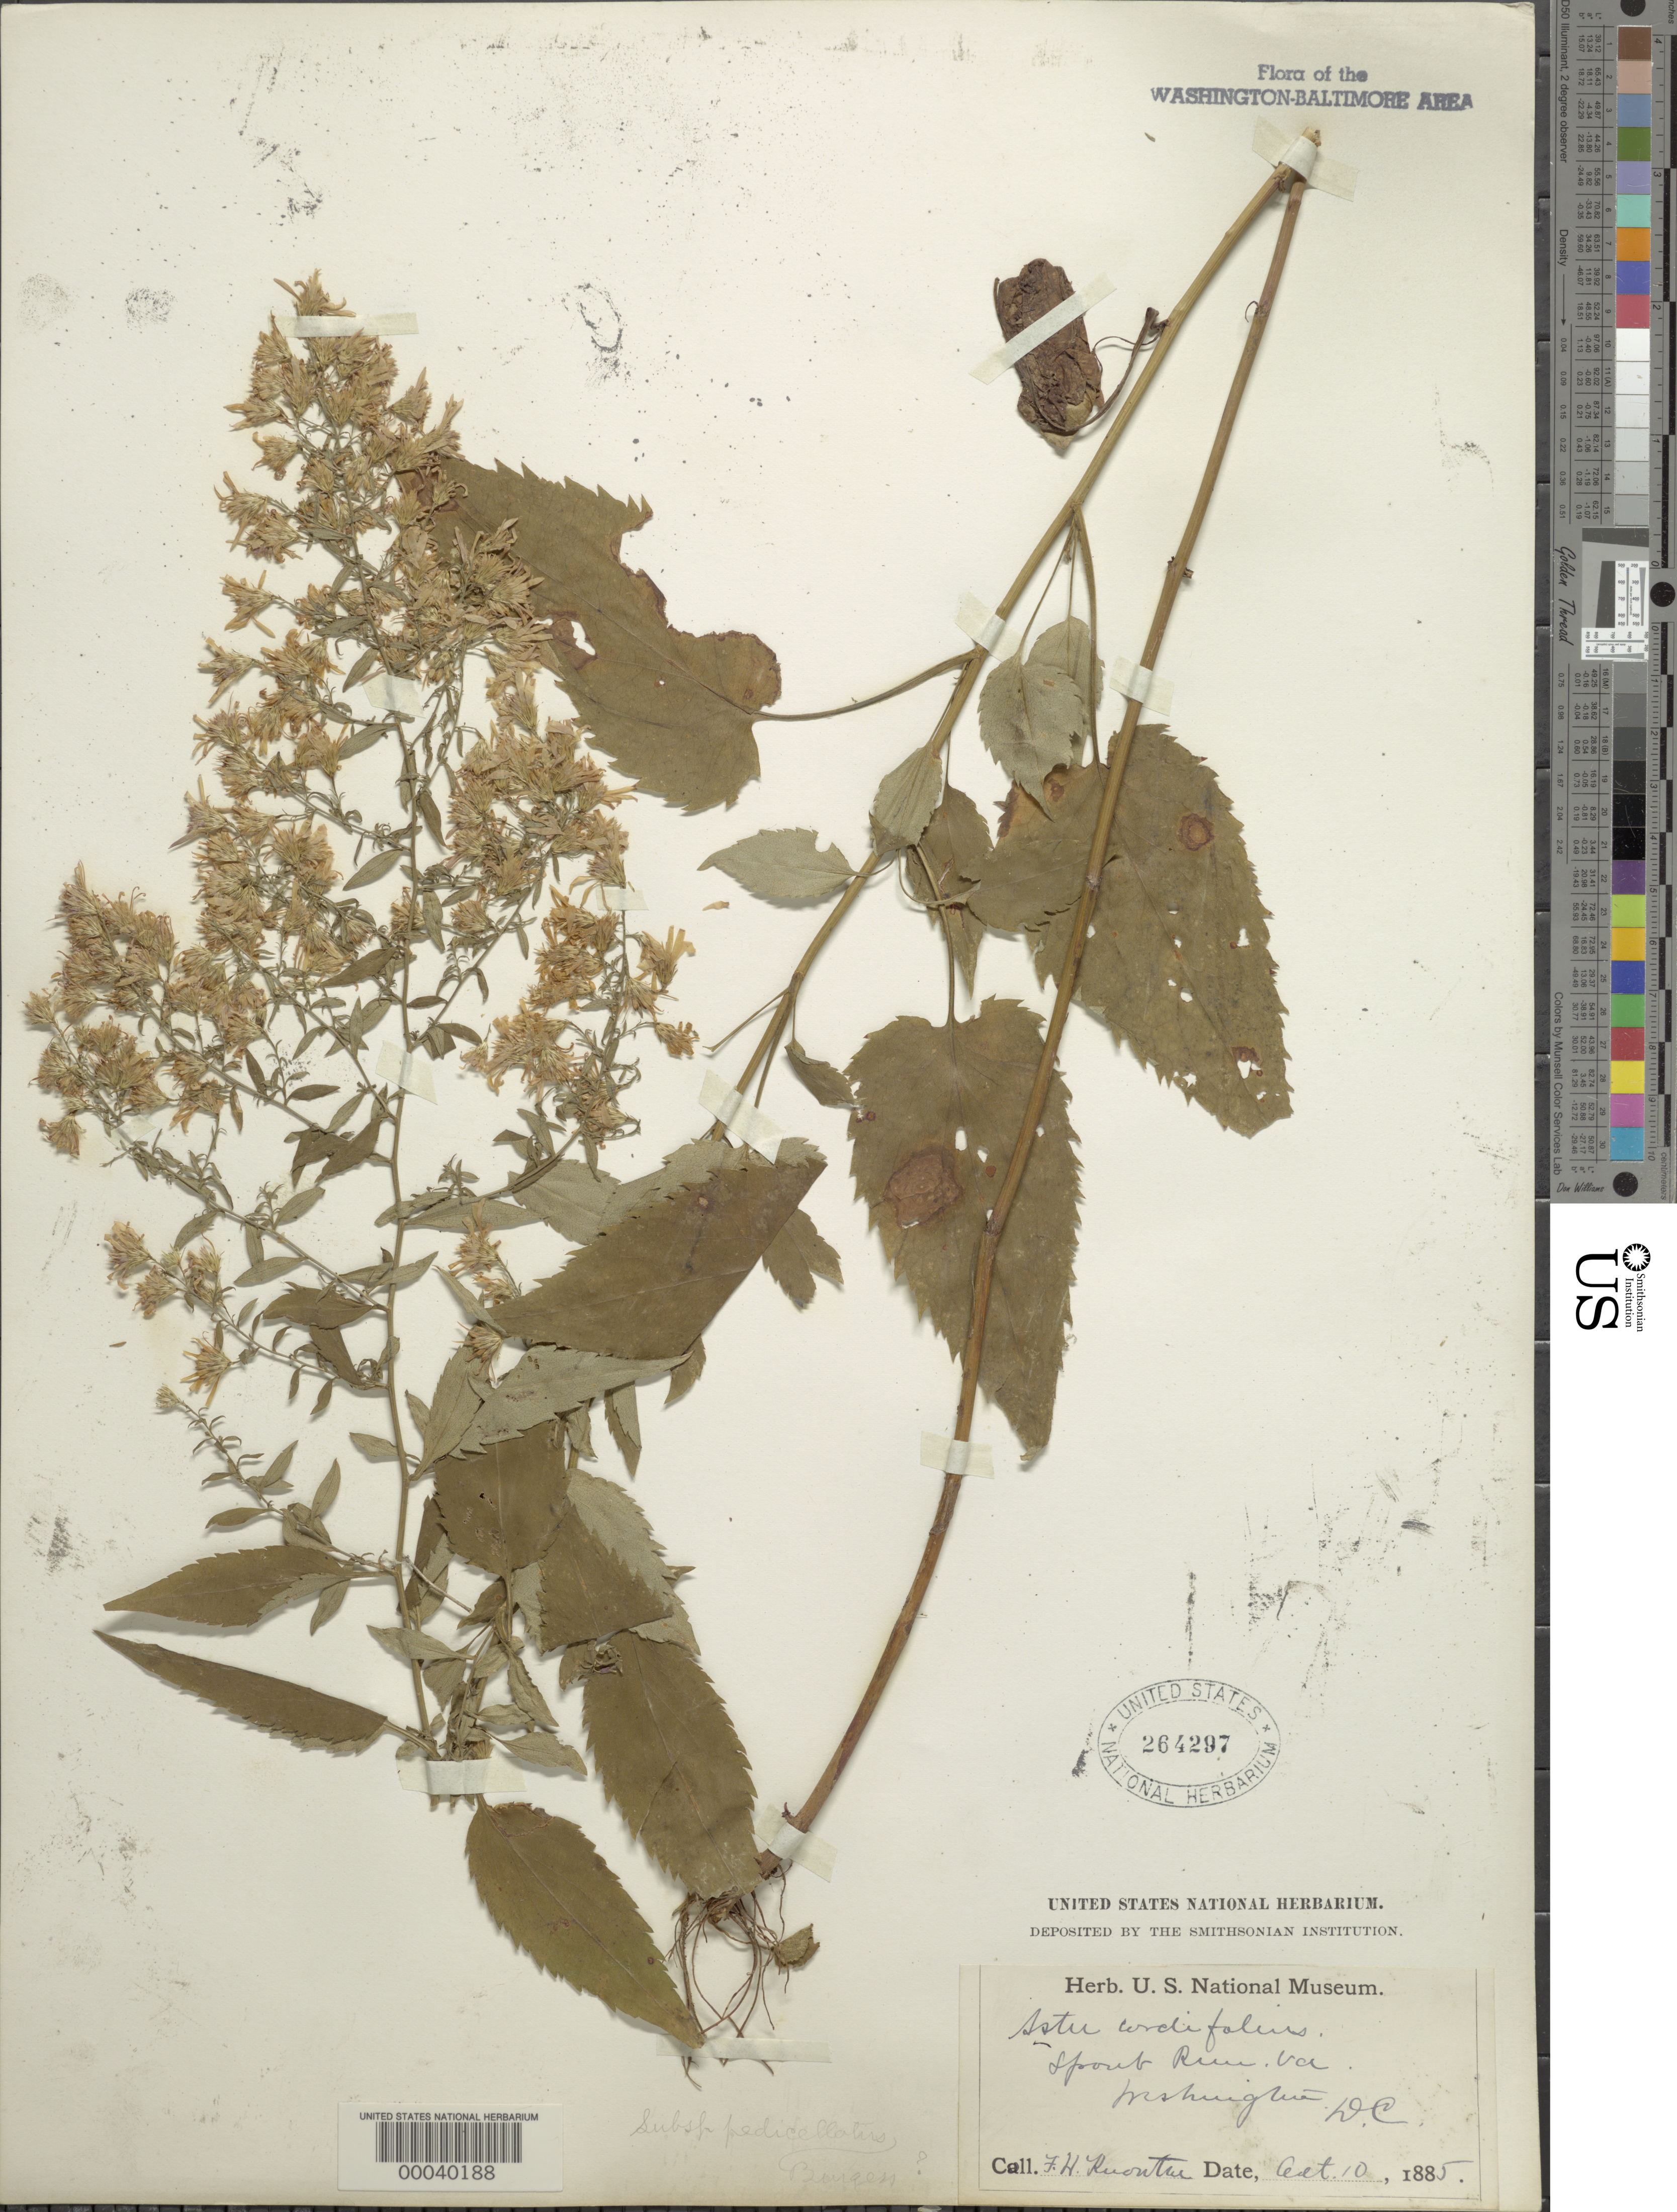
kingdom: Plantae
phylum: Tracheophyta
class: Magnoliopsida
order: Asterales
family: Asteraceae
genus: Symphyotrichum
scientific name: Symphyotrichum cordifolium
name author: (L.) G.L. Nesom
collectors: F. H. Knowlton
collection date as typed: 10 Oct 1885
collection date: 1885-10-10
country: United States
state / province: Virginia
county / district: Fairfax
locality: Spout Run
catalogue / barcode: US 264297